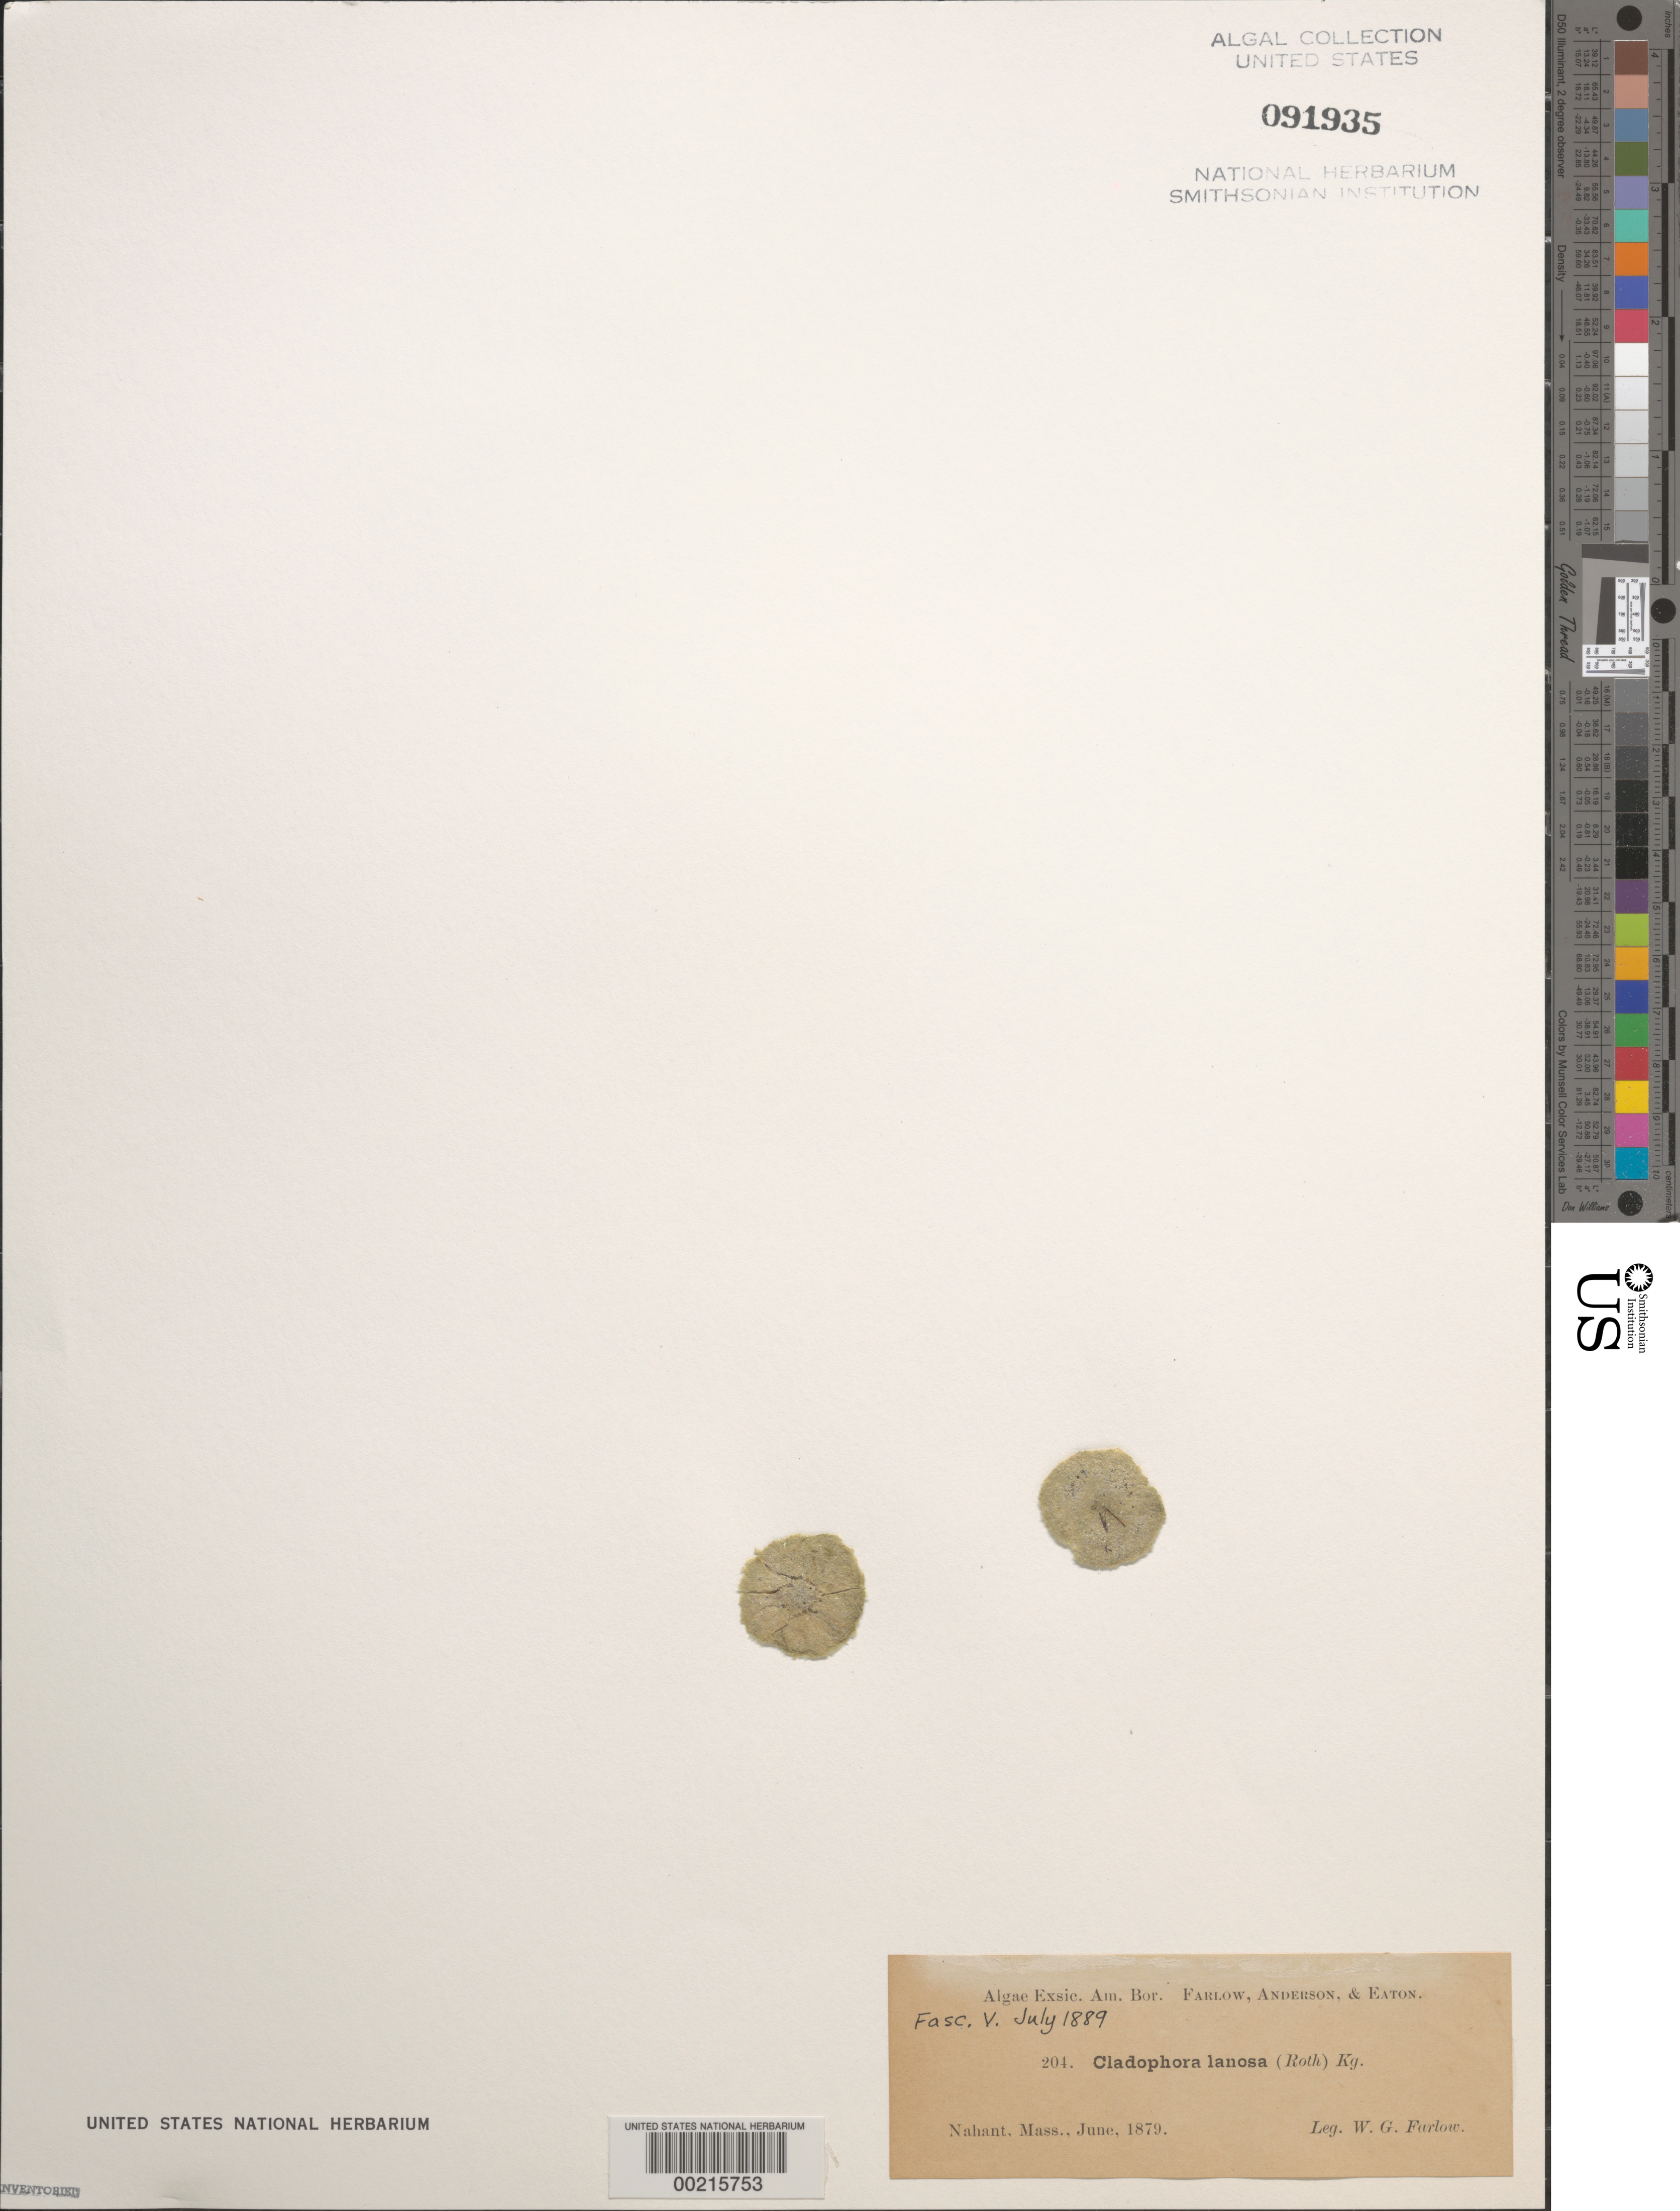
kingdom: Plantae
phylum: Chlorophyta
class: Ulvophyceae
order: Ulotrichales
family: Ulotrichaceae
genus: Acrosiphonia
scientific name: Acrosiphonia arcta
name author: (Dillwyn) Gain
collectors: W. G. Farlow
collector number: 204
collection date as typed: Jun 1879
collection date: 1879-06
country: United States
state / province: Massachusetts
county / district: Essex County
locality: Nahant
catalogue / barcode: US 91935